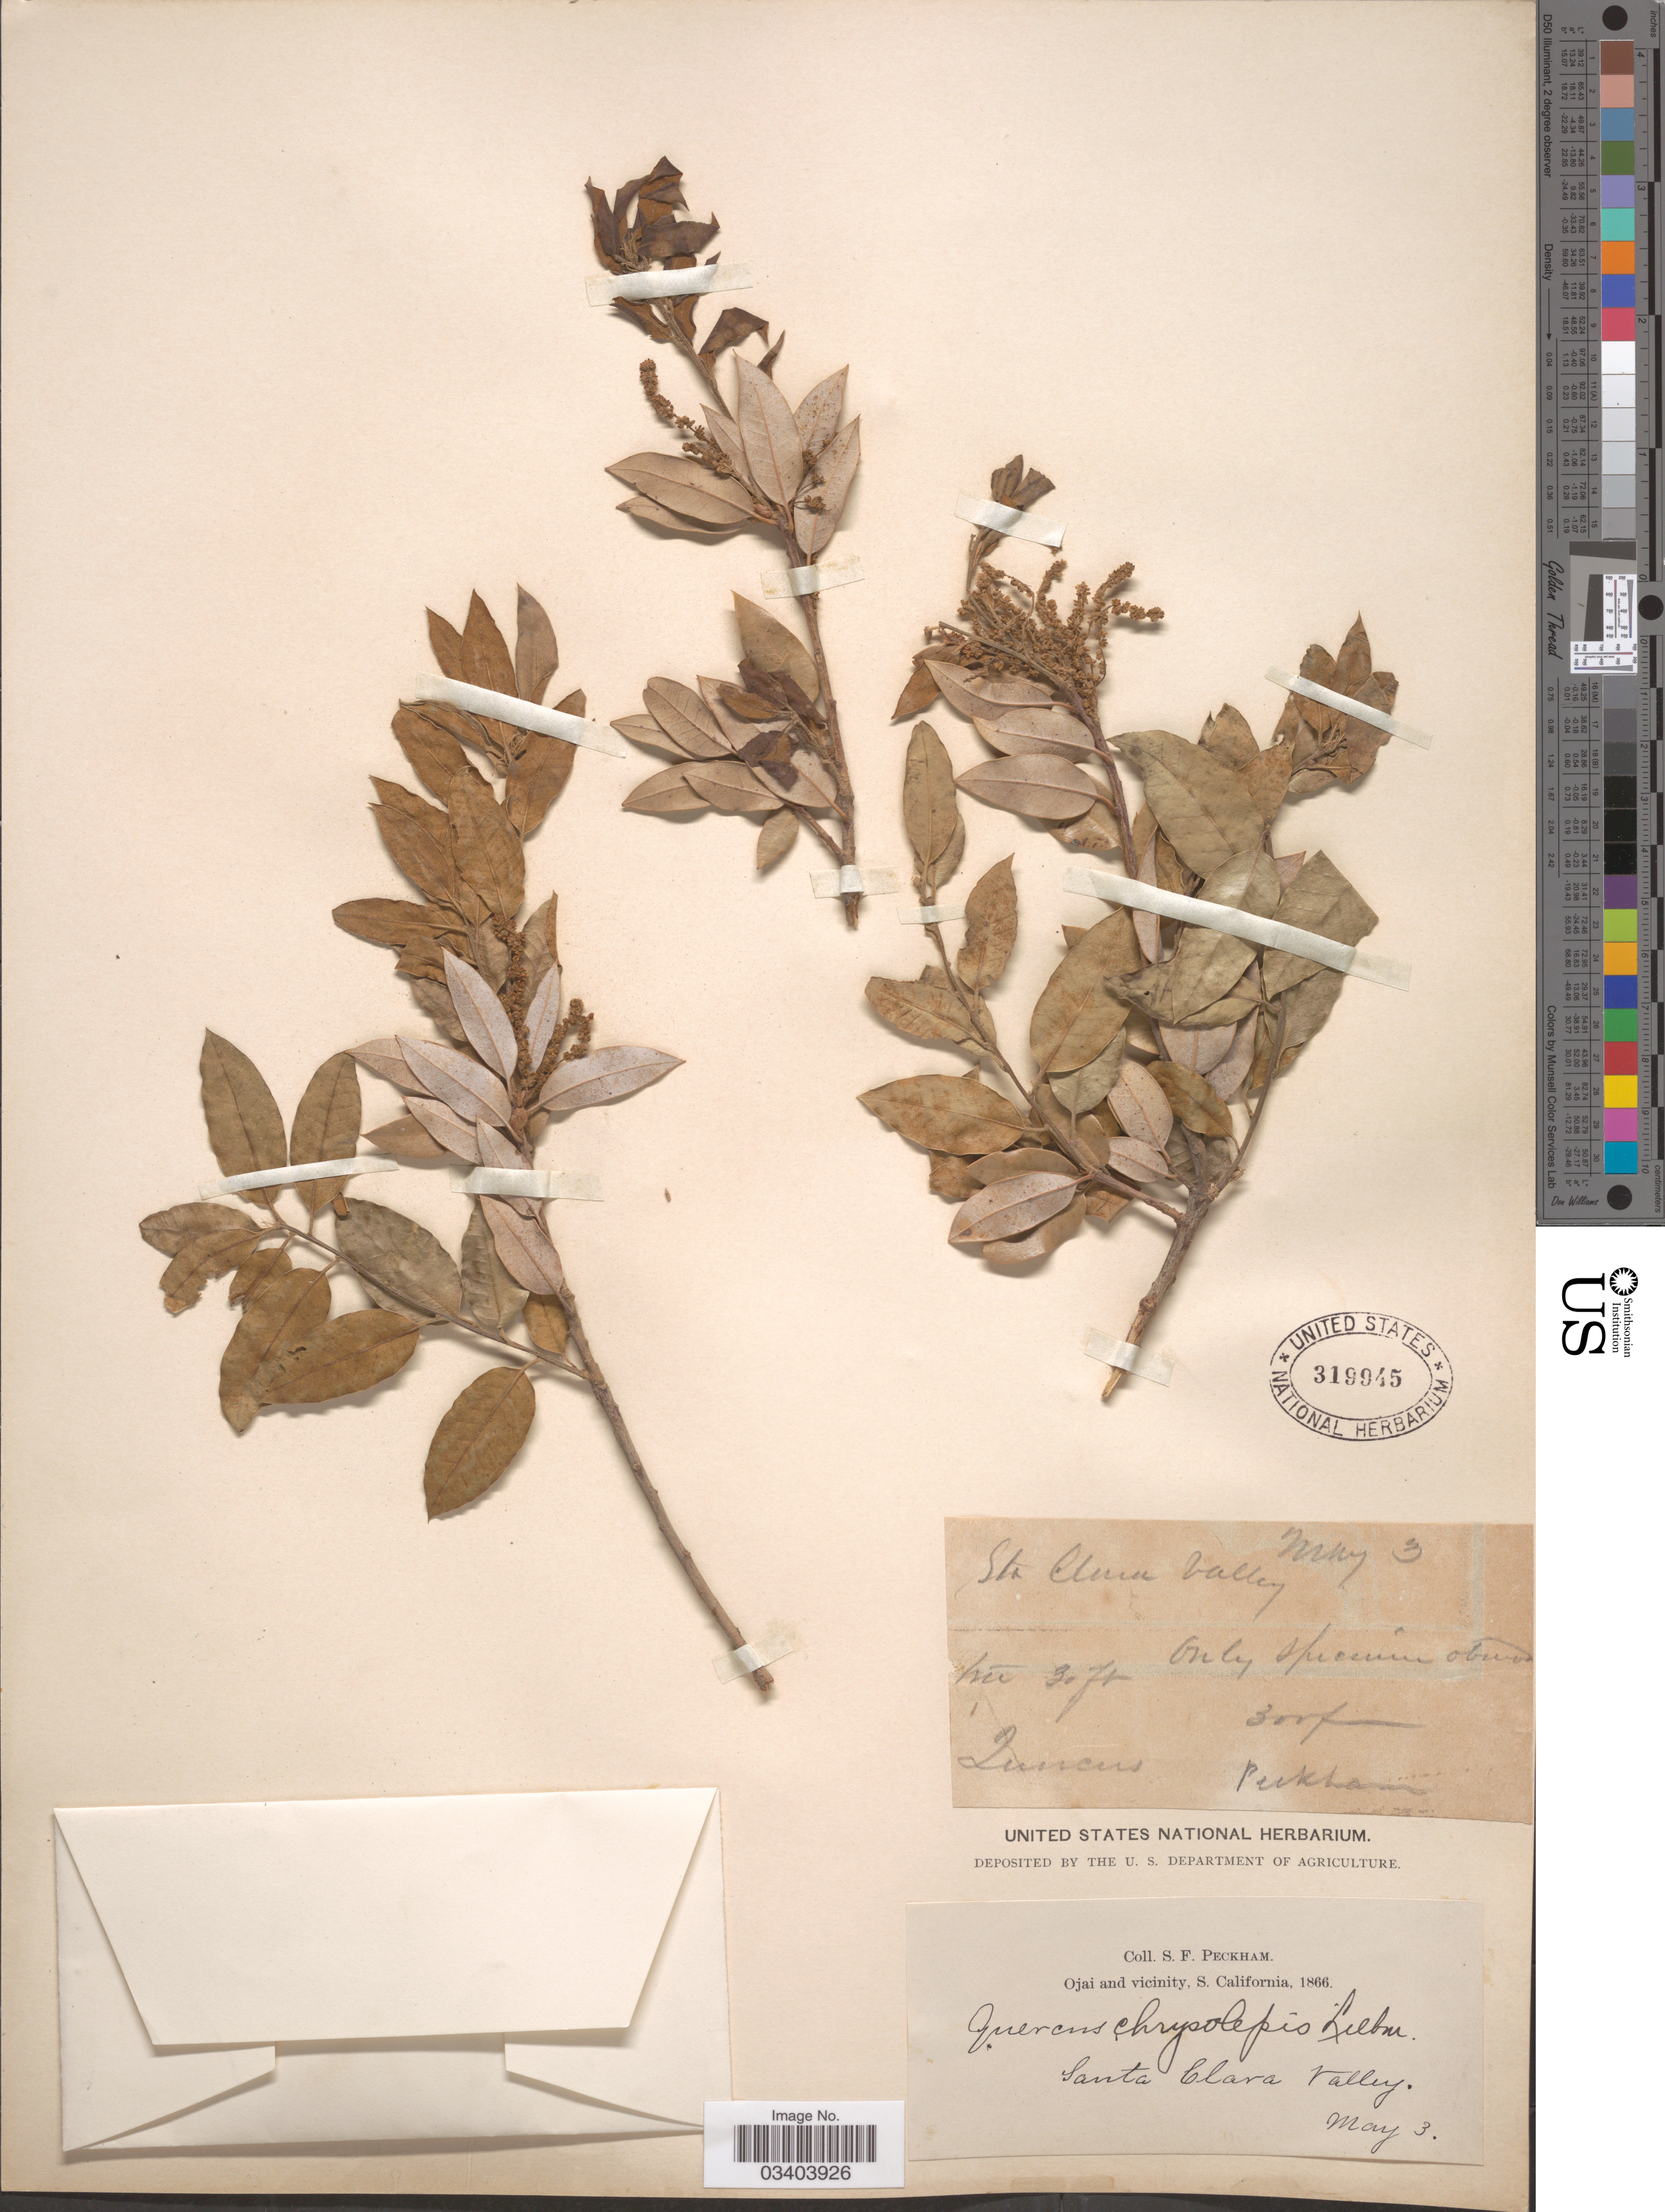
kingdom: Plantae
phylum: Tracheophyta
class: Magnoliopsida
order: Fagales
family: Fagaceae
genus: Quercus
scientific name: Quercus chrysolepis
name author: Liebm.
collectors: S. Peckham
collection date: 1866-05-03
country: United States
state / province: California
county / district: Ventura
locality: Ojai and vicinity. Santa Clara Valley.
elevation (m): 91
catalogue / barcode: US 319945